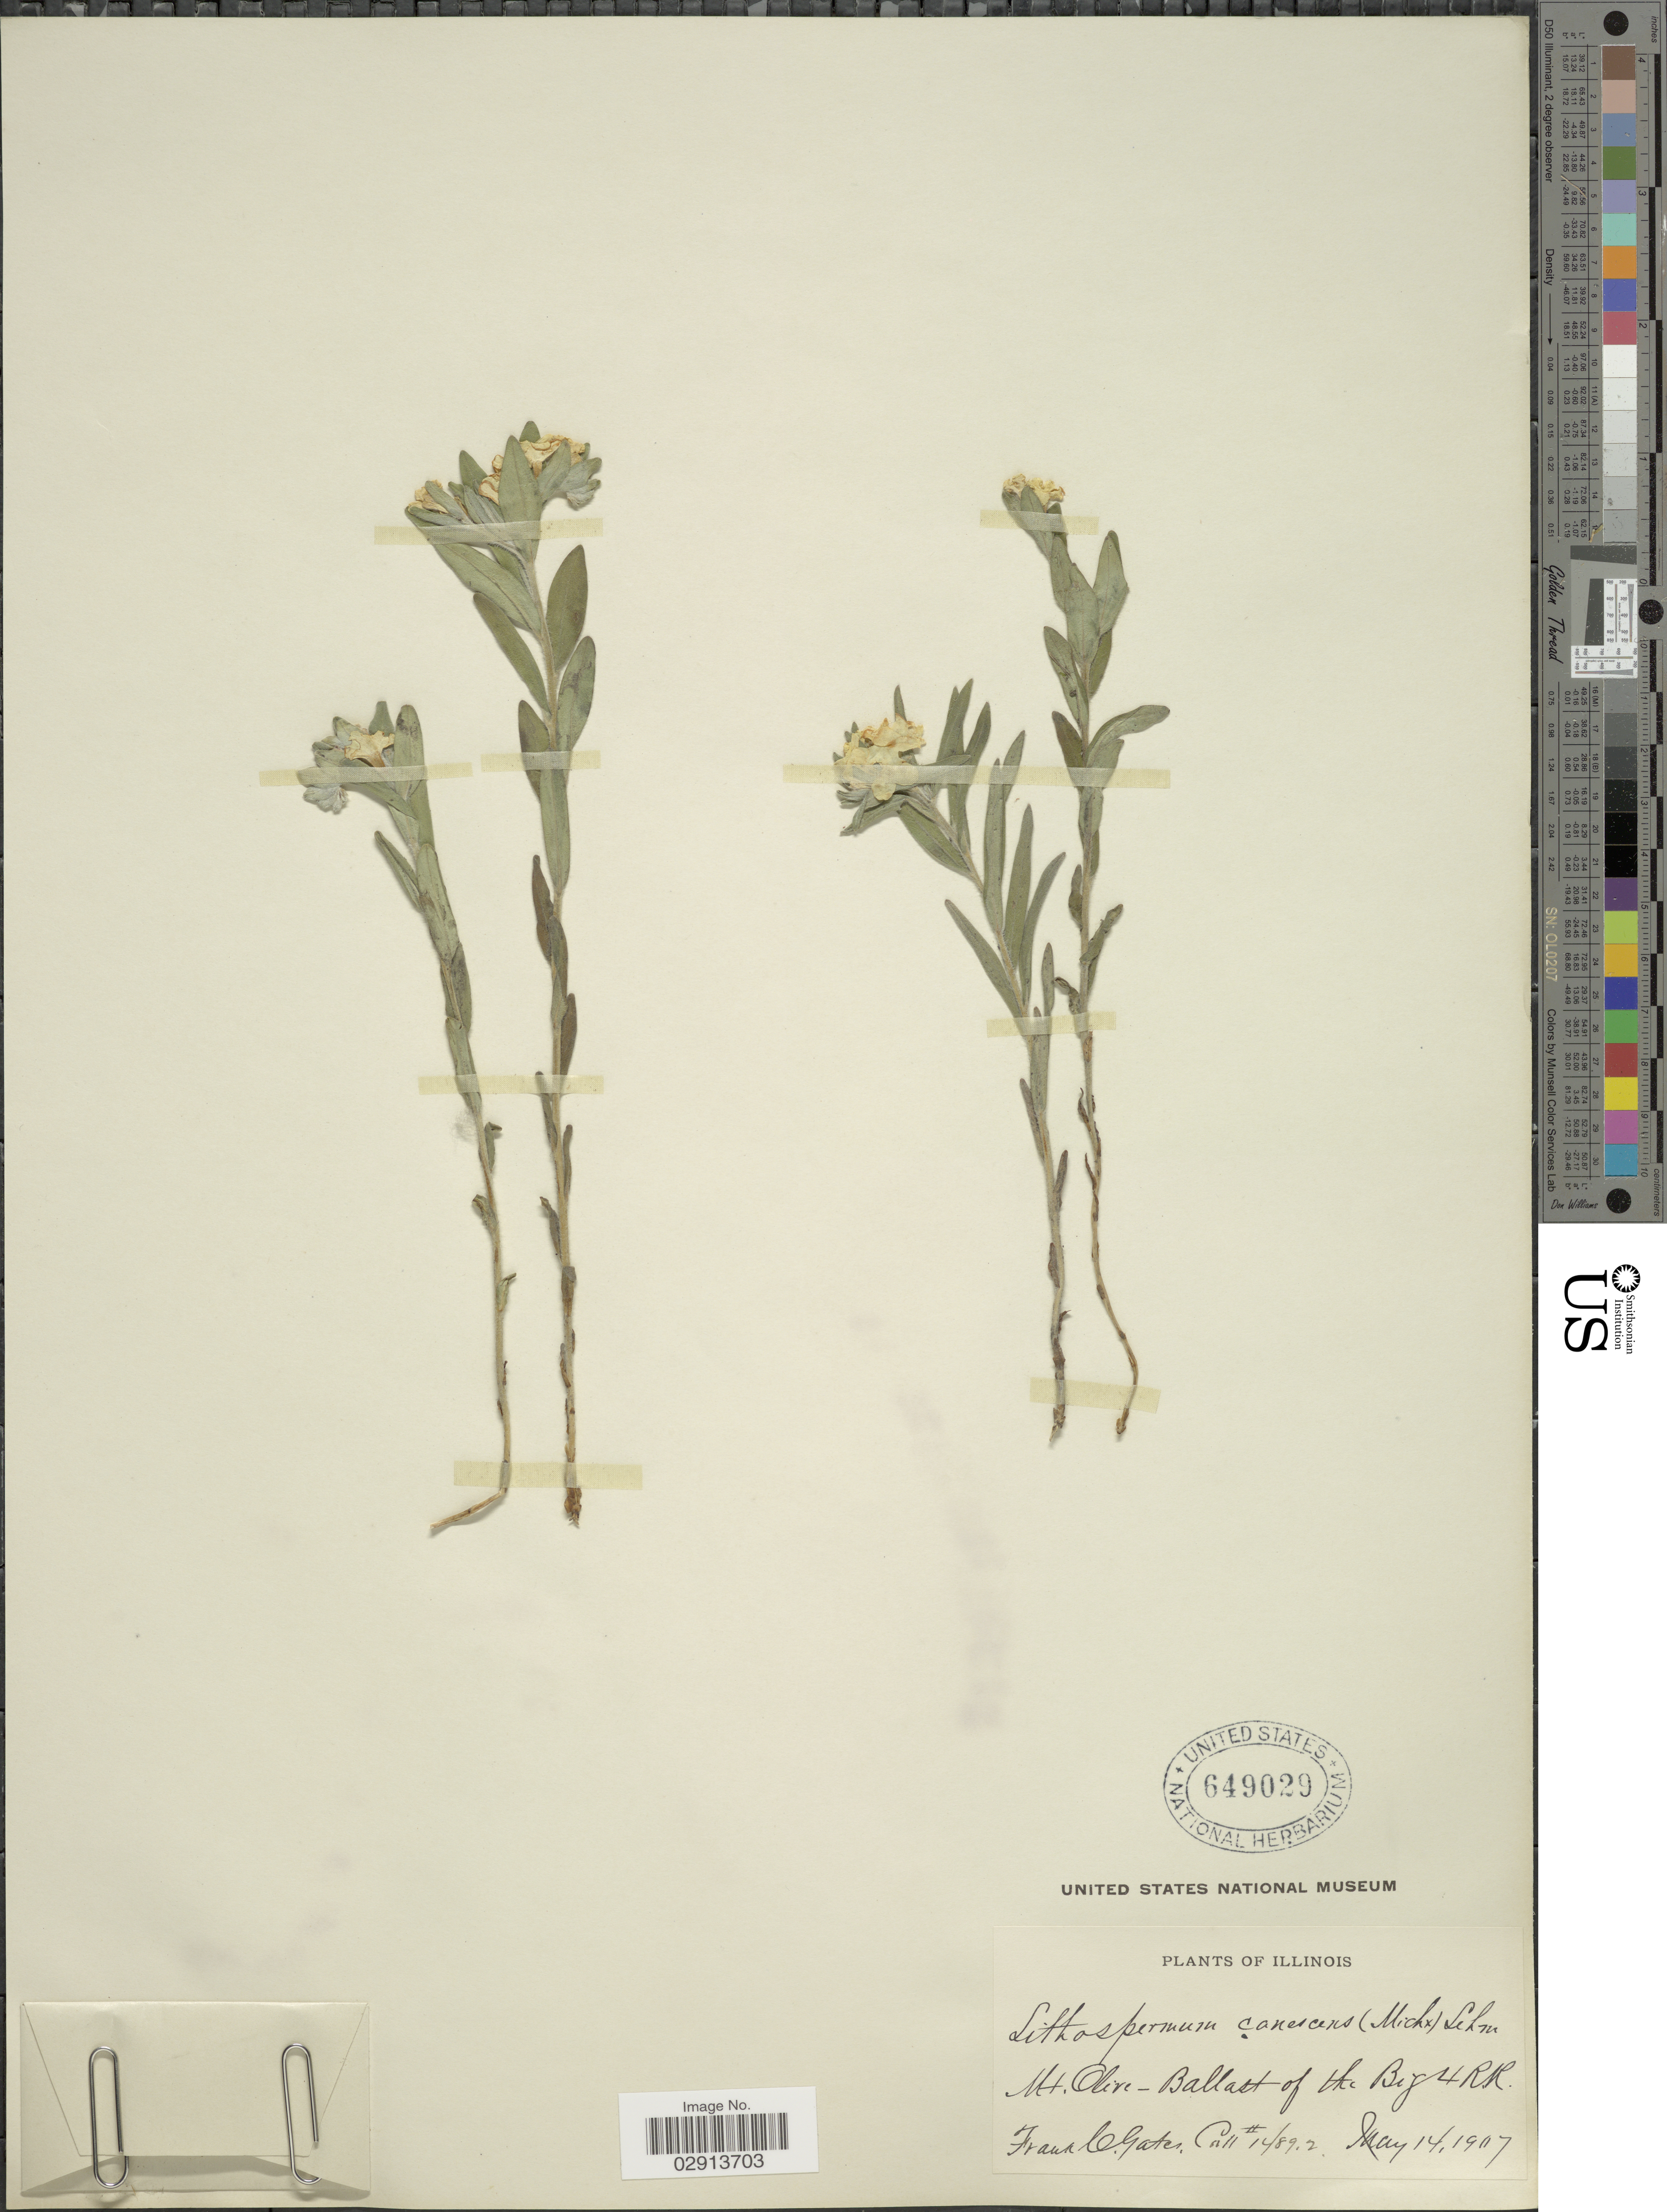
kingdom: Plantae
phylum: Tracheophyta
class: Magnoliopsida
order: Boraginales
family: Boraginaceae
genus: Lithospermum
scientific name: Lithospermum canescens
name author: (Michx.) Lehm.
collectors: F. C. Gates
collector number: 14892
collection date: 1907-05-14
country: United States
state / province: Illinois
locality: Mt. Olive- Ballast of the Big 4 R.R.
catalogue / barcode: US 649029